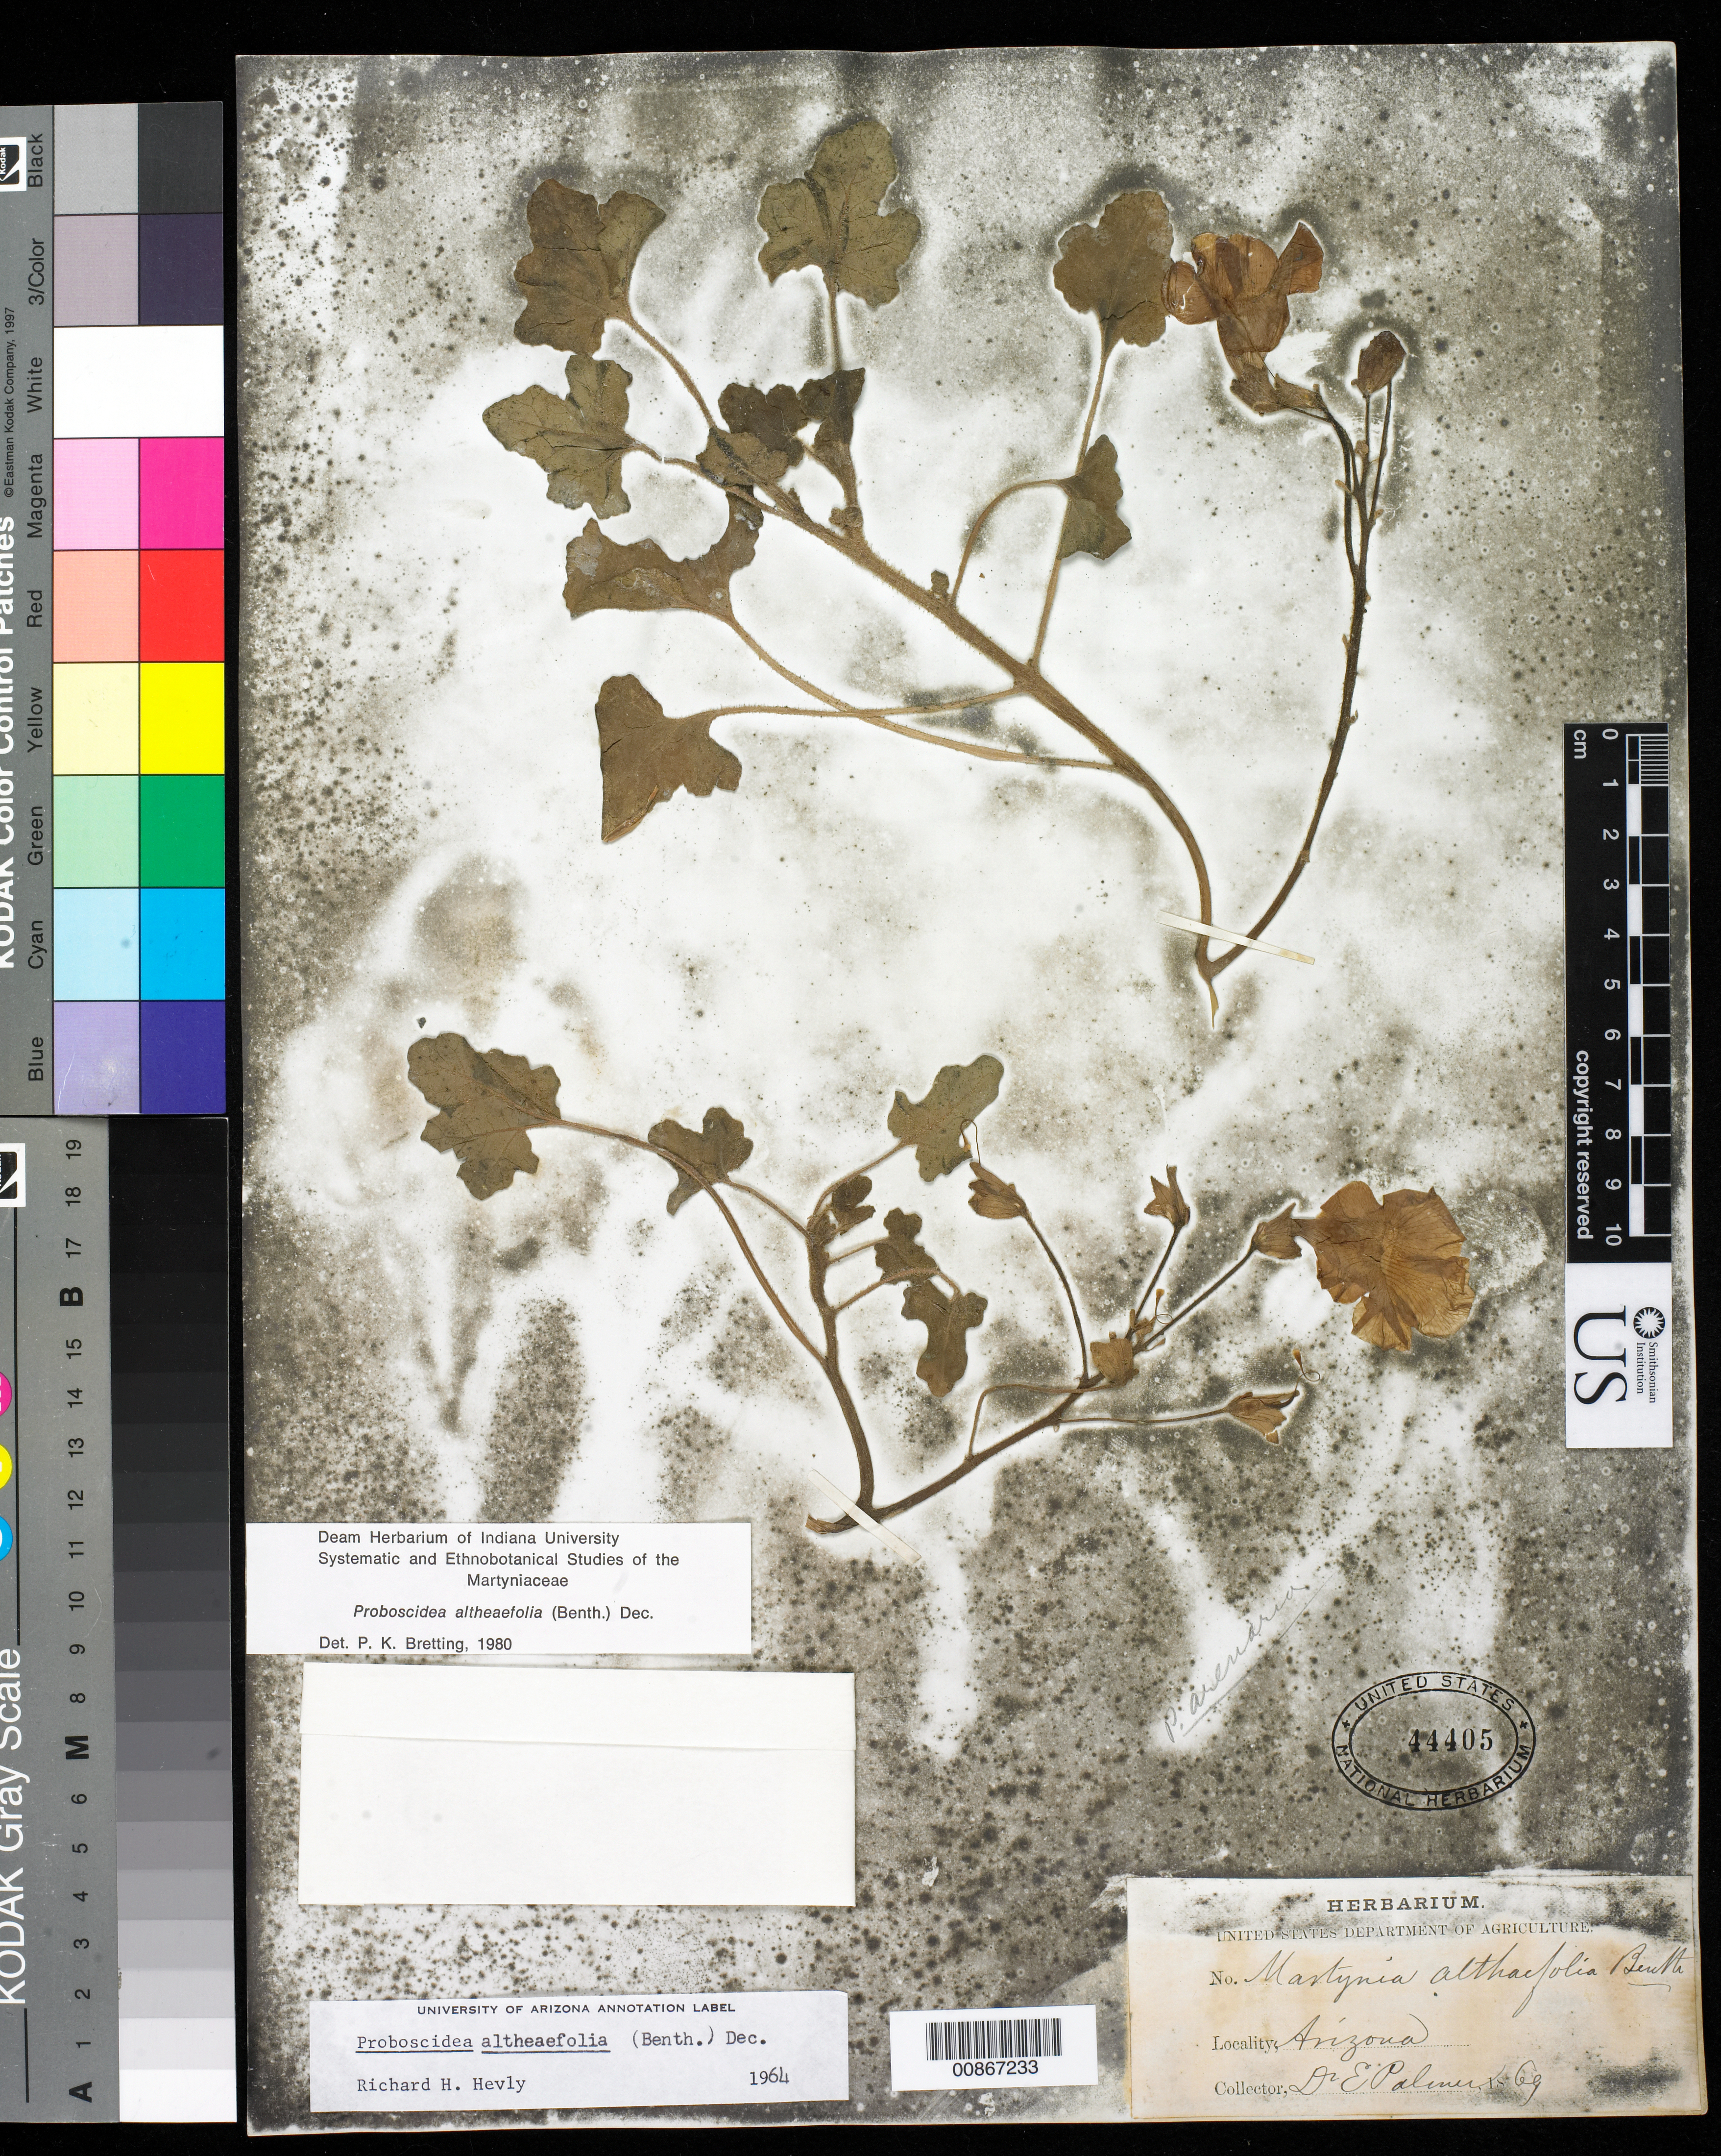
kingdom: Plantae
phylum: Tracheophyta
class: Magnoliopsida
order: Lamiales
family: Martyniaceae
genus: Proboscidea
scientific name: Proboscidea althaeifolia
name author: (Benth.) Decne.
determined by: Bretting, Peter K.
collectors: E. Palmer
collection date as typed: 1869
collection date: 1869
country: United States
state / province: Arizona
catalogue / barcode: US 44405